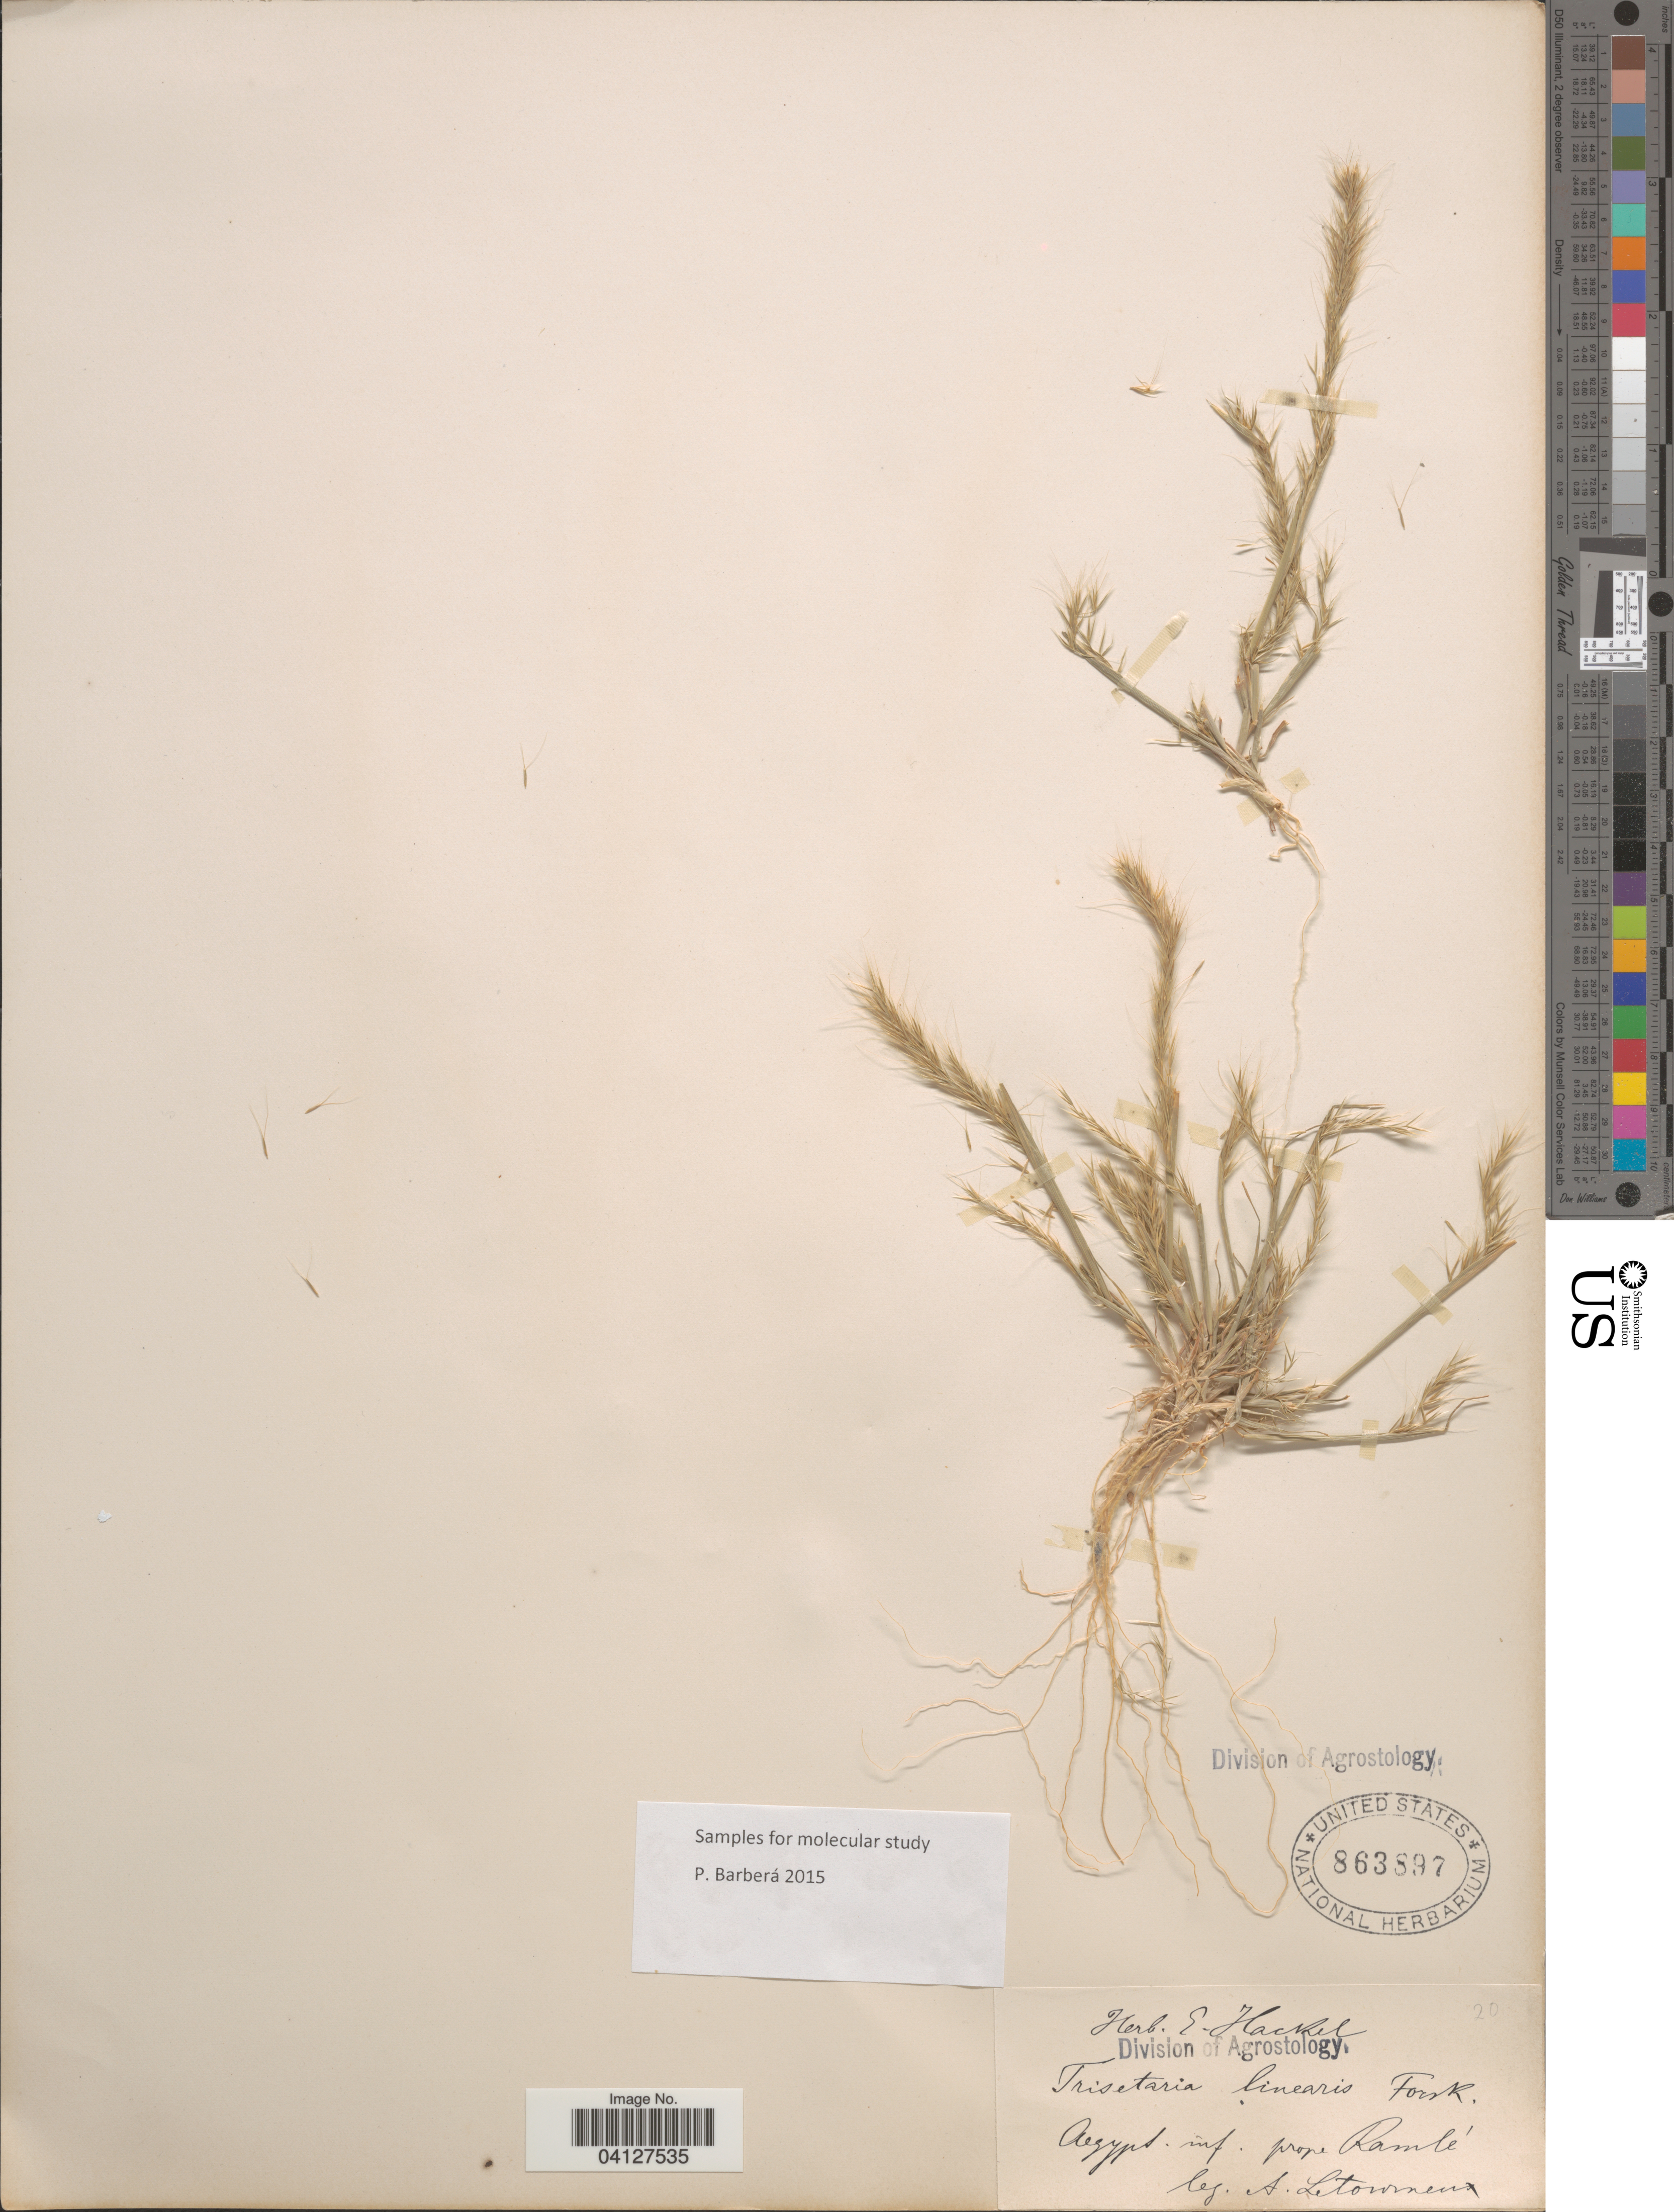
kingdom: Plantae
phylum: Tracheophyta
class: Liliopsida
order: Poales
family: Poaceae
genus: Trisetaria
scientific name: Trisetaria linearis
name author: Forssk.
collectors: A. Letourneux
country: Egypt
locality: Aegypt. inf. prope Ramlé.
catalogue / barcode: US 863897